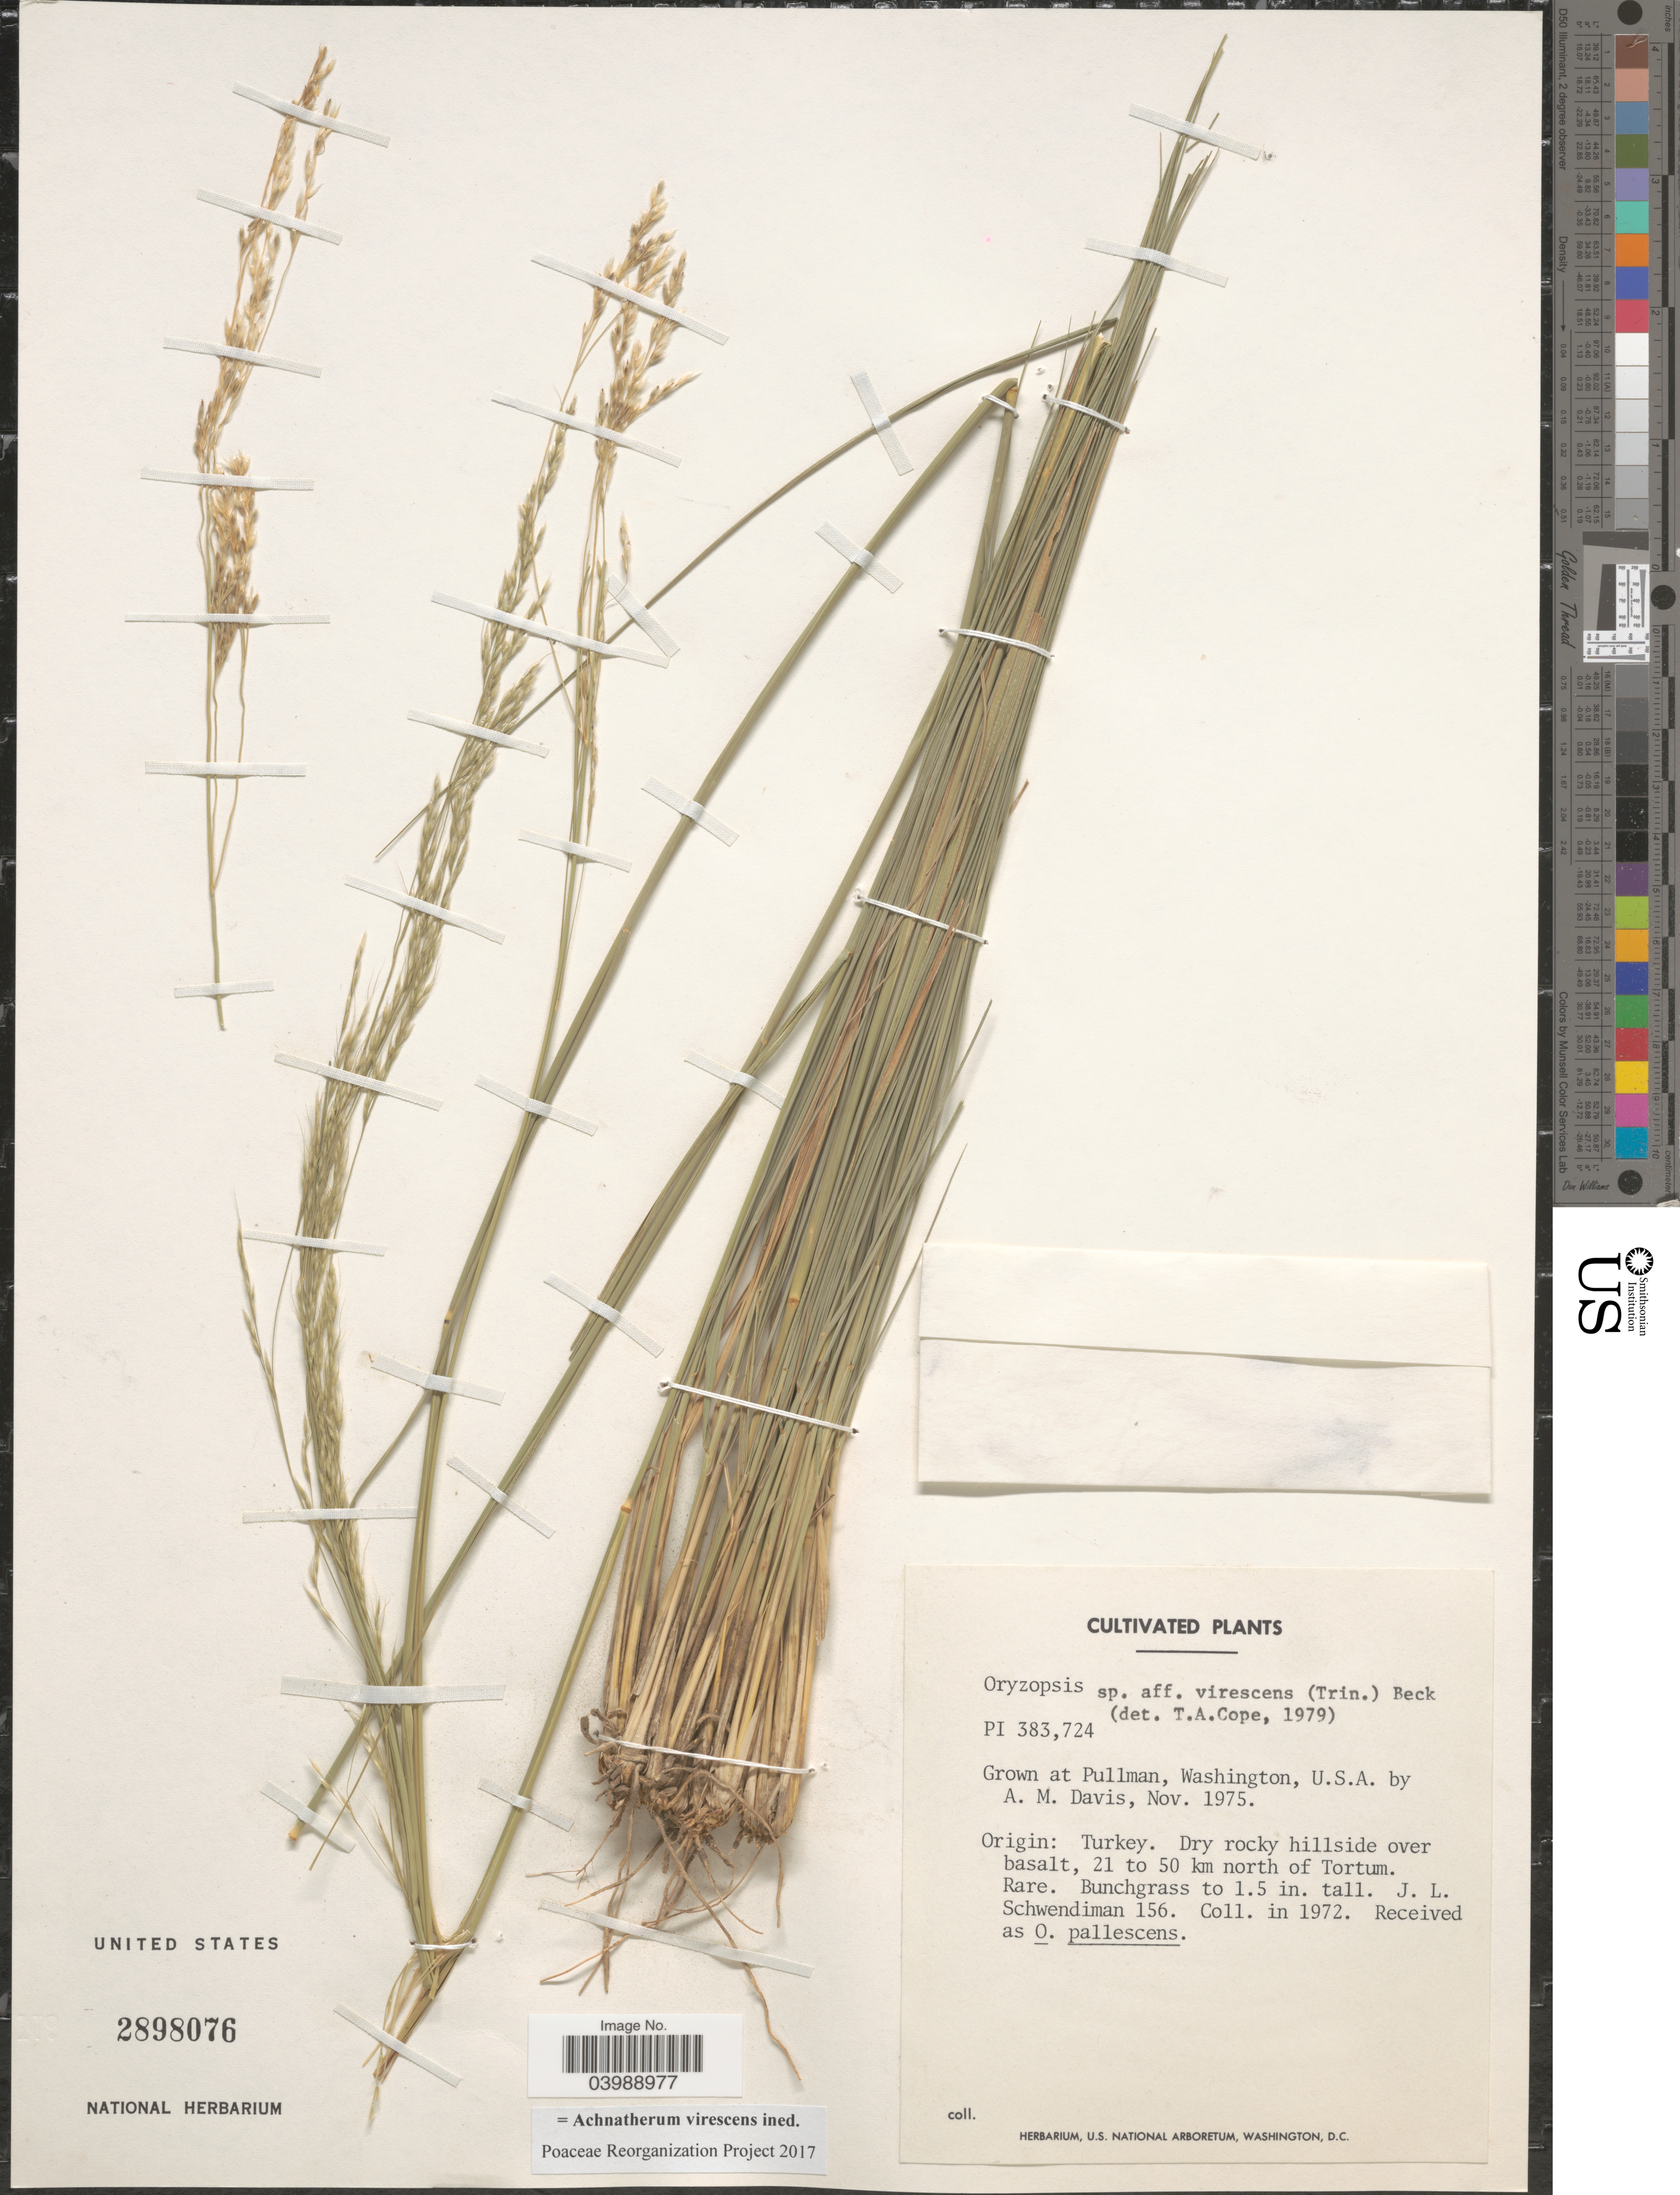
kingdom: Plantae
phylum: Tracheophyta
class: Liliopsida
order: Poales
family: Poaceae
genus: Achnatherum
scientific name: Achnatherum virescens ined.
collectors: A. Davis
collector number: PI383,724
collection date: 1975-11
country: United States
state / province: Washington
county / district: Whitman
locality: At Pullman.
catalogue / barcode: US 2898076